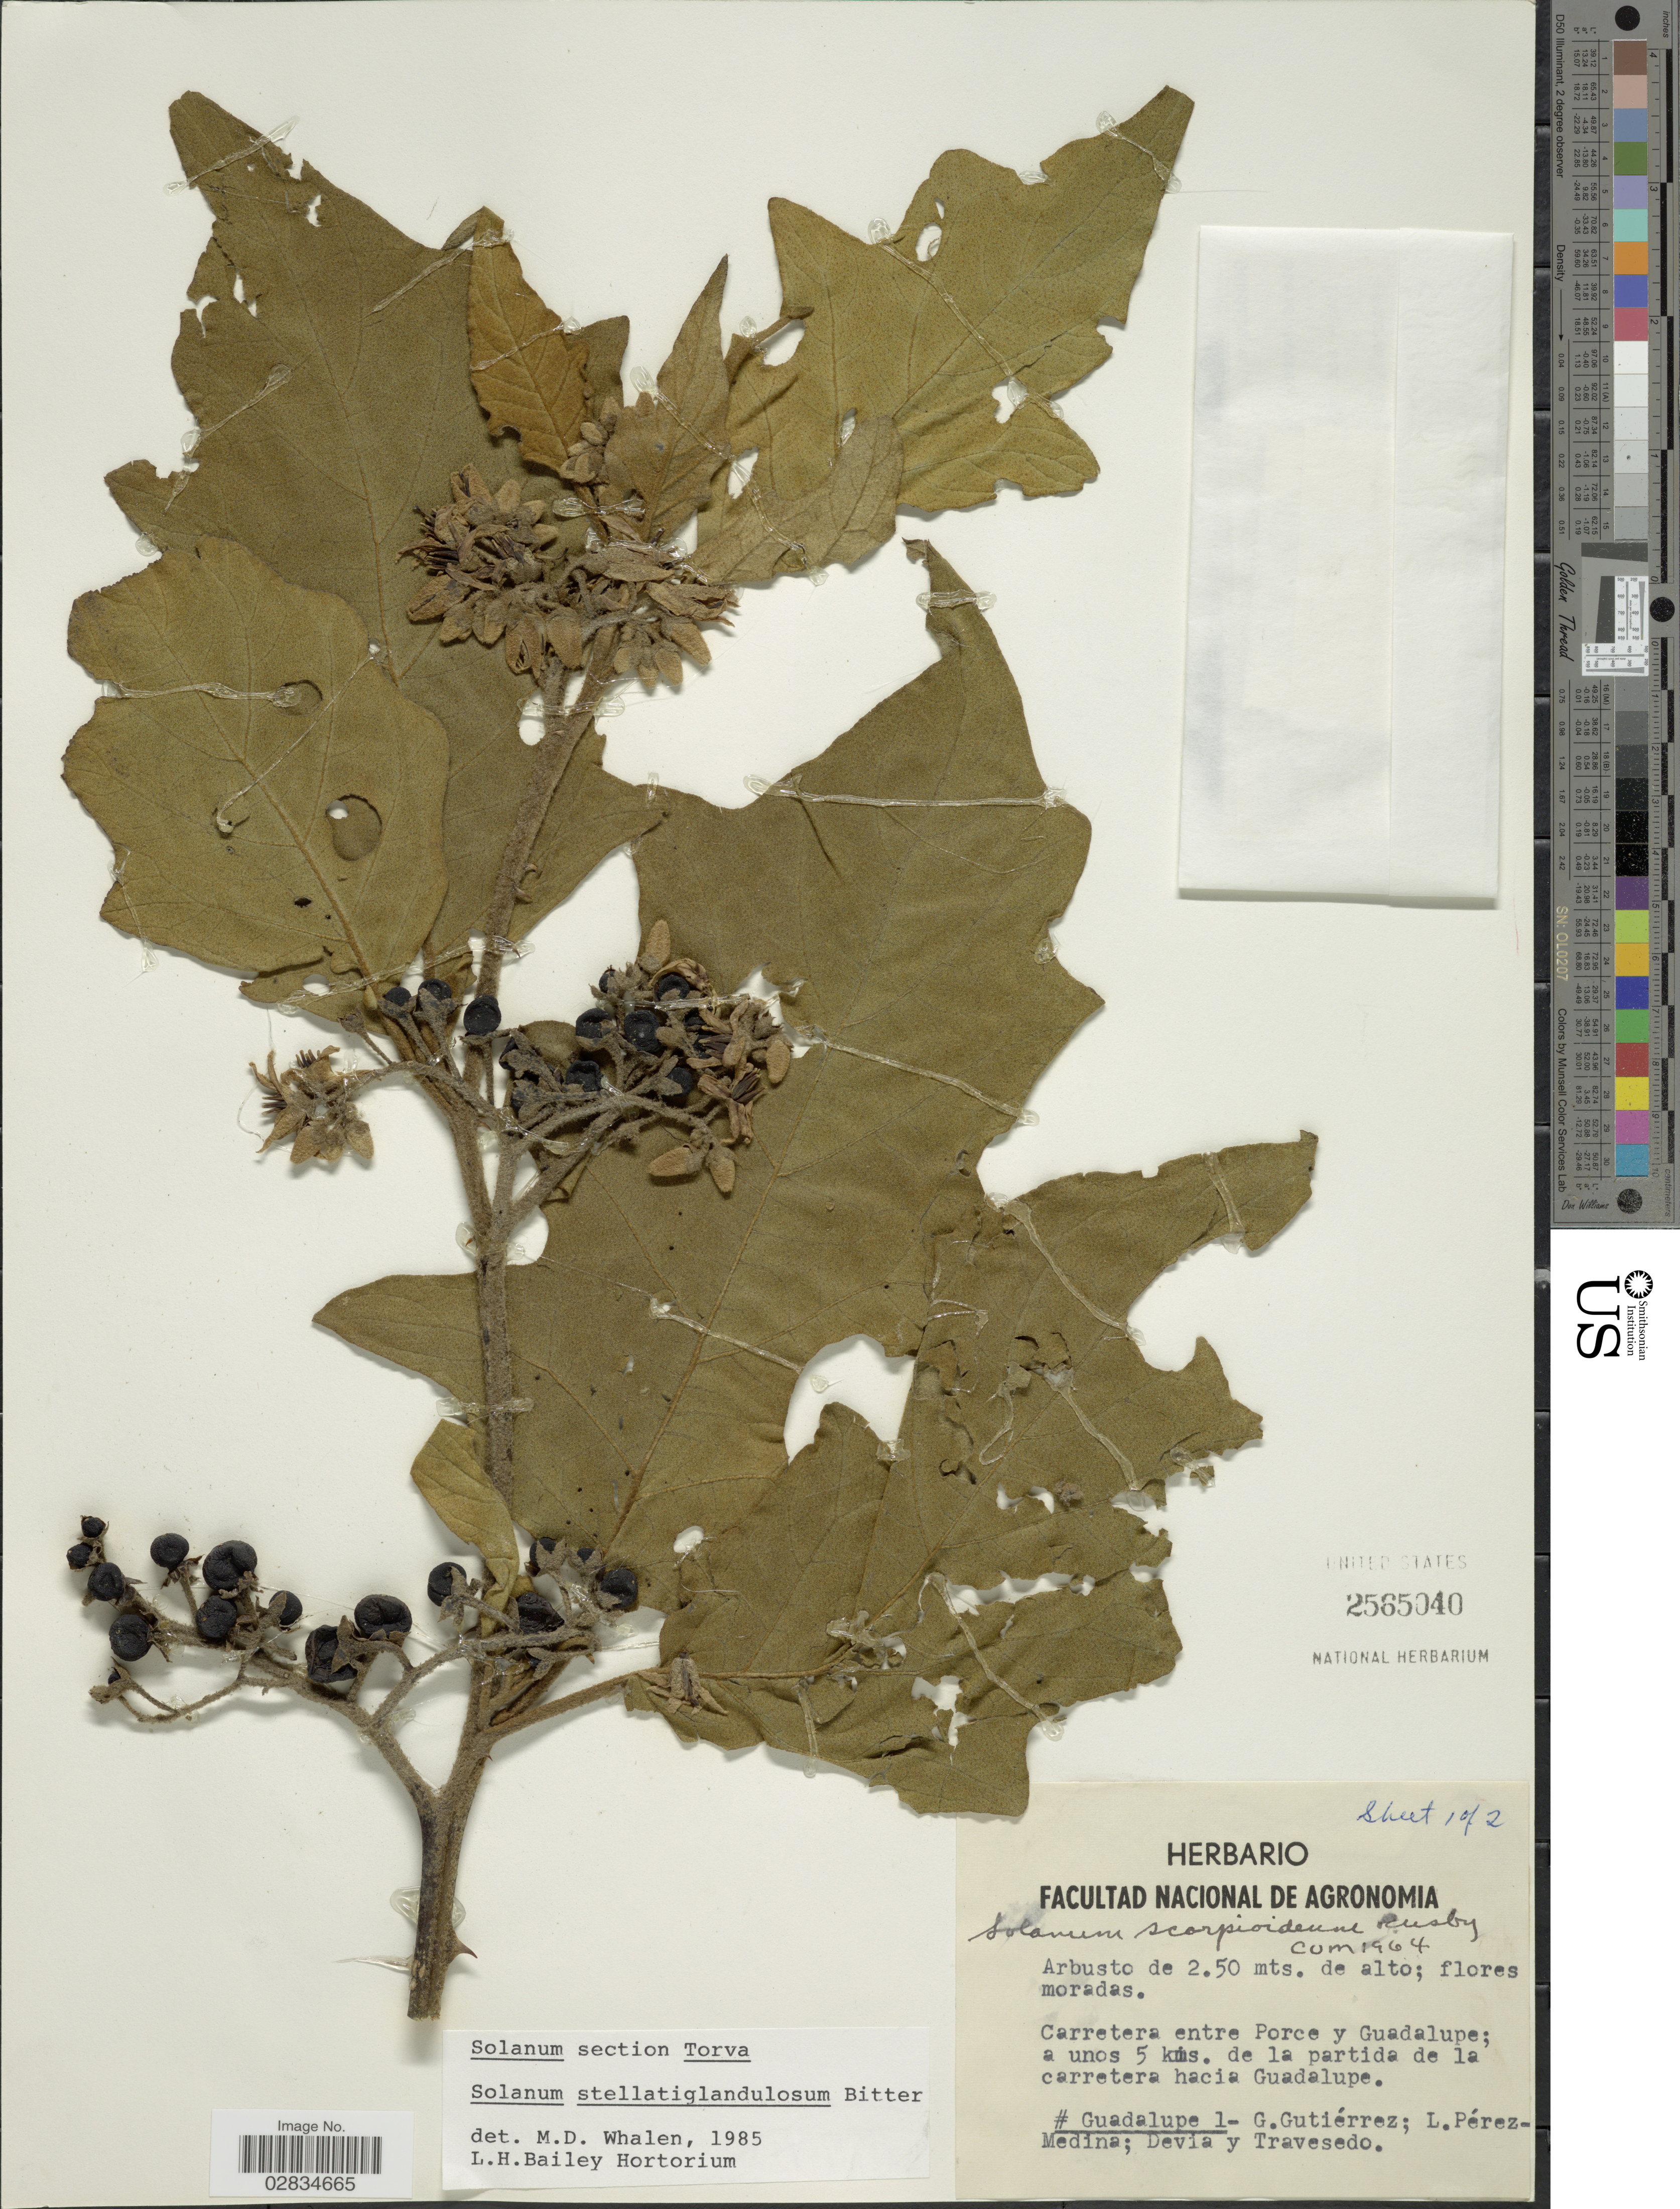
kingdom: Plantae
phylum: Tracheophyta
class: Magnoliopsida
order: Solanales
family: Solanaceae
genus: Solanum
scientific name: Solanum stellatiglandulosum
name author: Bitter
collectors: G. Gutiérrez, L. Pérez-Medina, -. Devia & E. Travecedo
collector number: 1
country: Colombia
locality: Carretera entre Porce y Guadalupe; a unos 5 kms. de la partida de la carretera hacia Guadalupe, Guadalupe.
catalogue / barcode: US 2565040